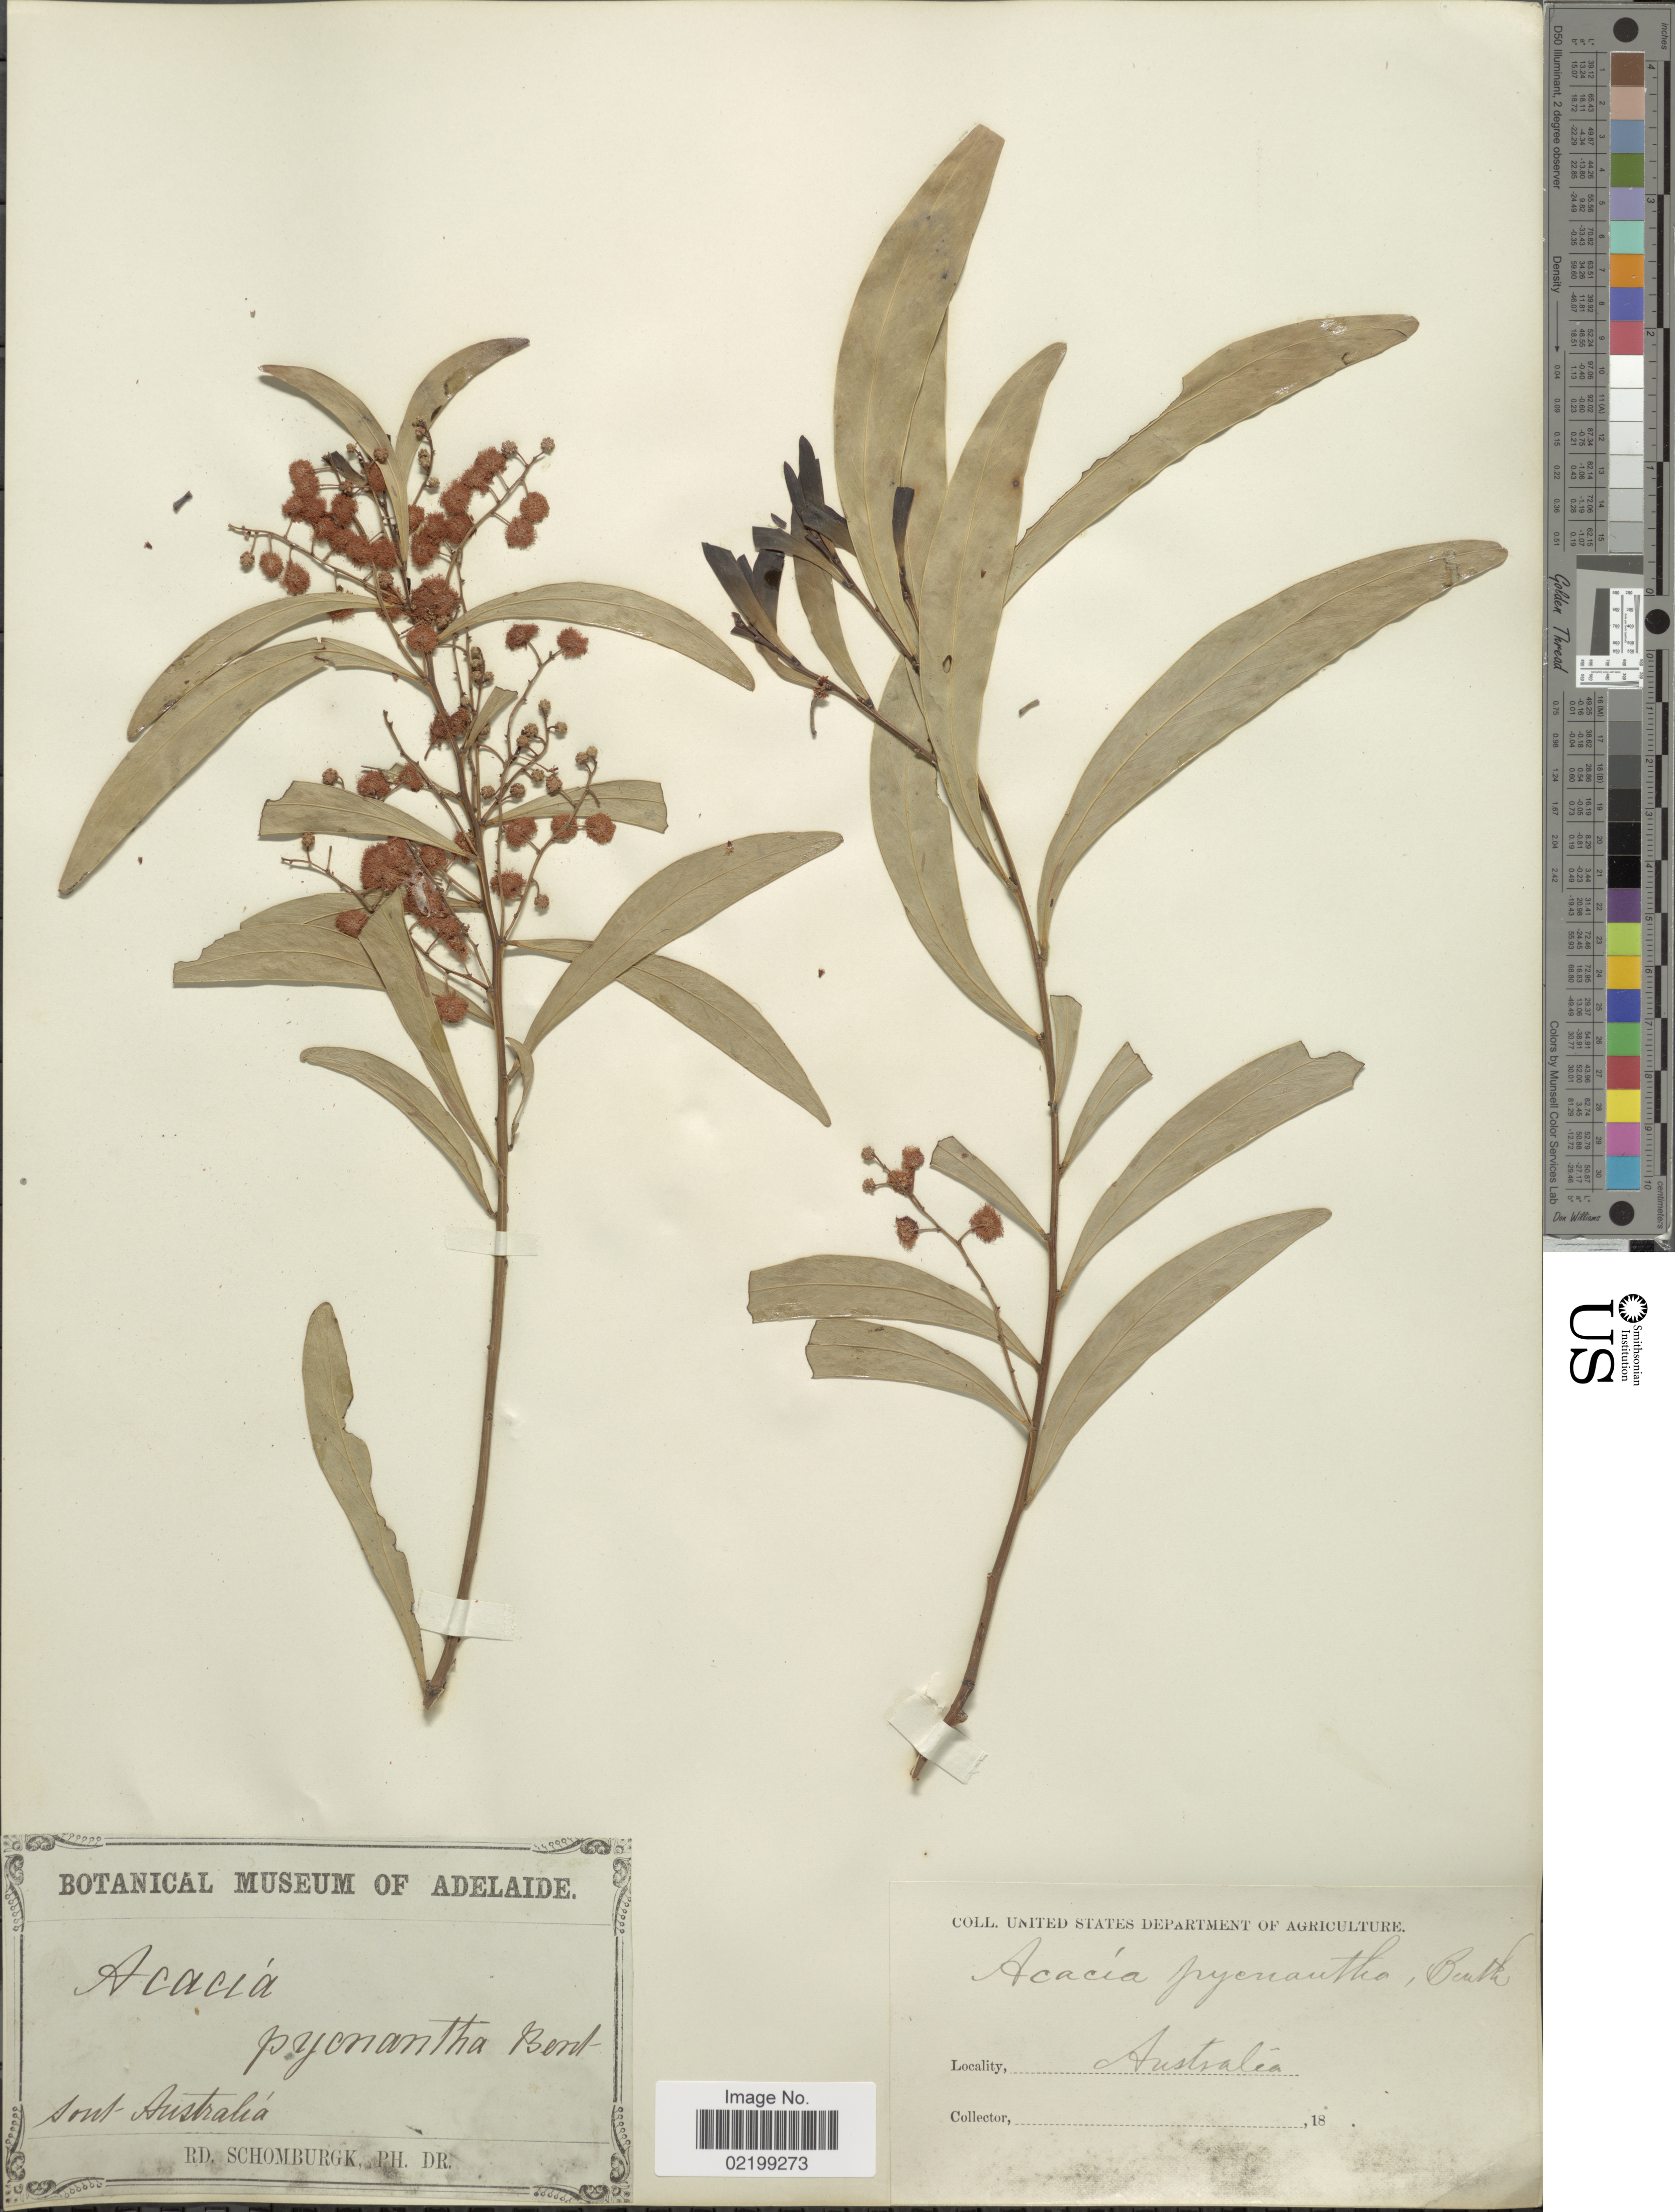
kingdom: Plantae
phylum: Tracheophyta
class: Magnoliopsida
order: Fabales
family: Fabaceae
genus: Acacia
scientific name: Acacia pycnantha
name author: Benth.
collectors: M. R. Schomburgk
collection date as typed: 18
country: Australia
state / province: South Australia